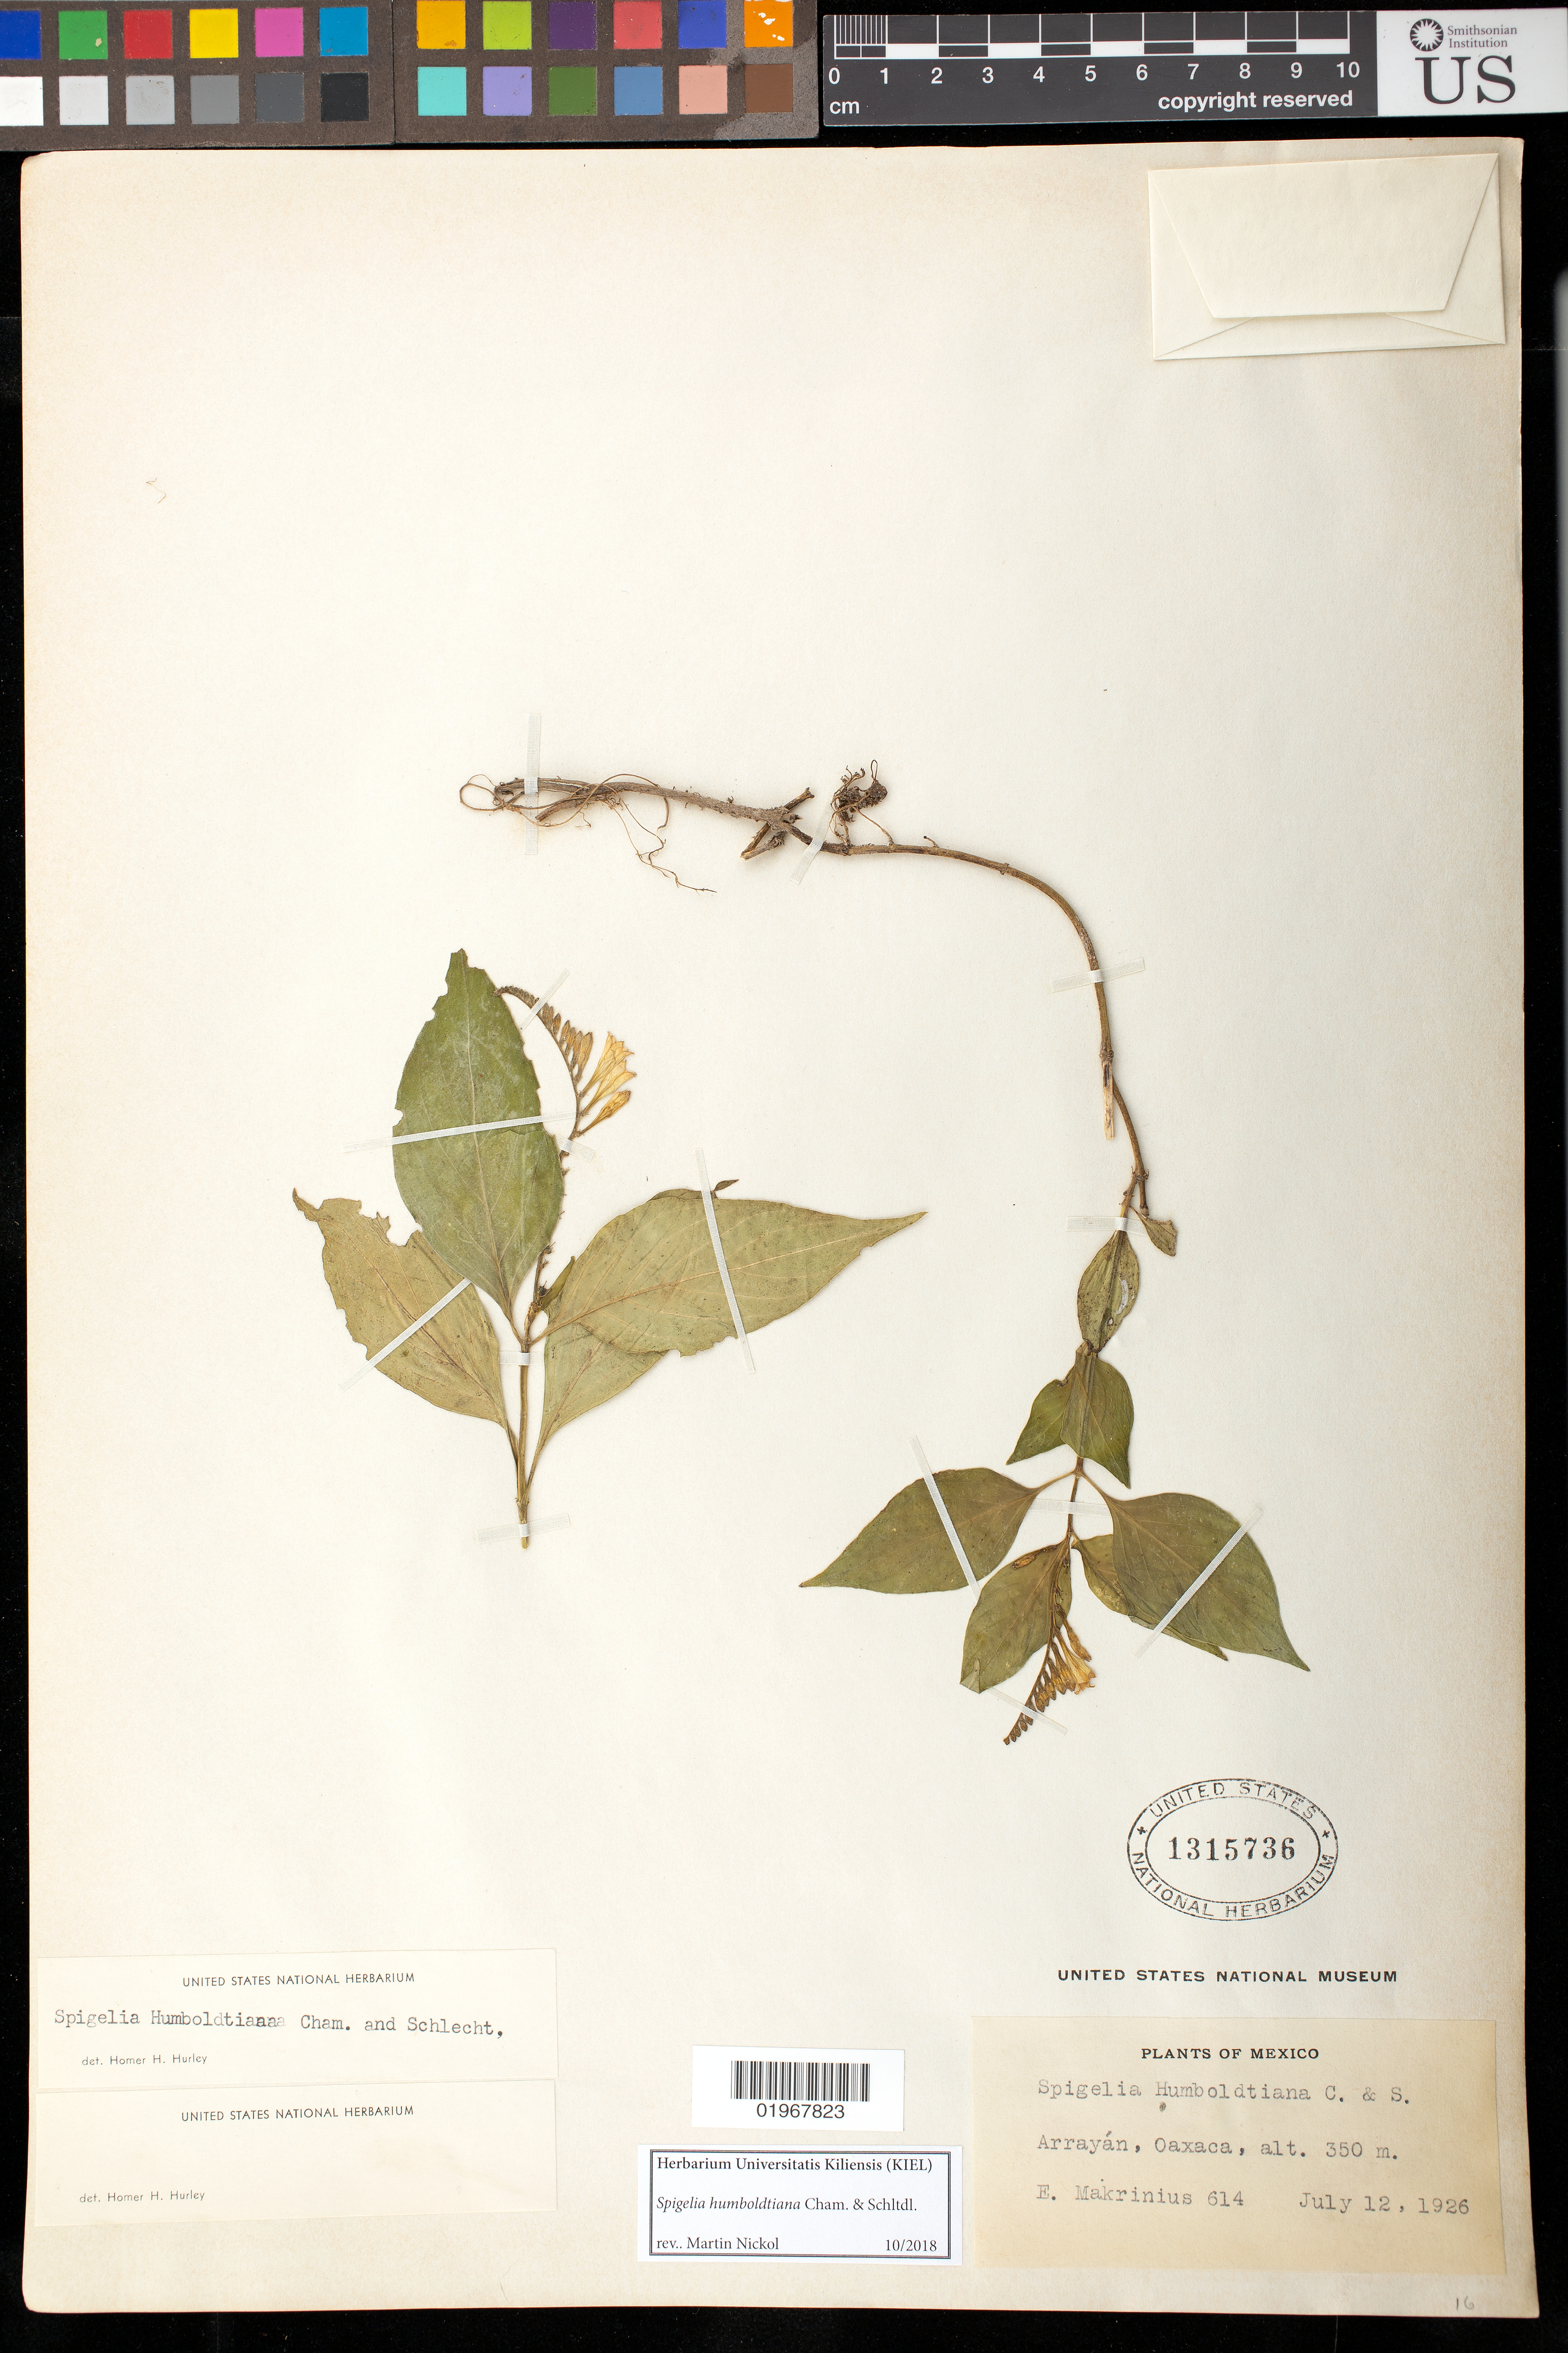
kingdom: Plantae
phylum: Tracheophyta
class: Magnoliopsida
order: Gentianales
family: Loganiaceae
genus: Spigelia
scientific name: Spigelia humboldtiana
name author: Cham. & Schltdl.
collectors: E. Makrinius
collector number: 614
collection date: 1926-07-12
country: Mexico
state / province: Oaxaca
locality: Arrayán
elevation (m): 350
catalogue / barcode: US 1315736